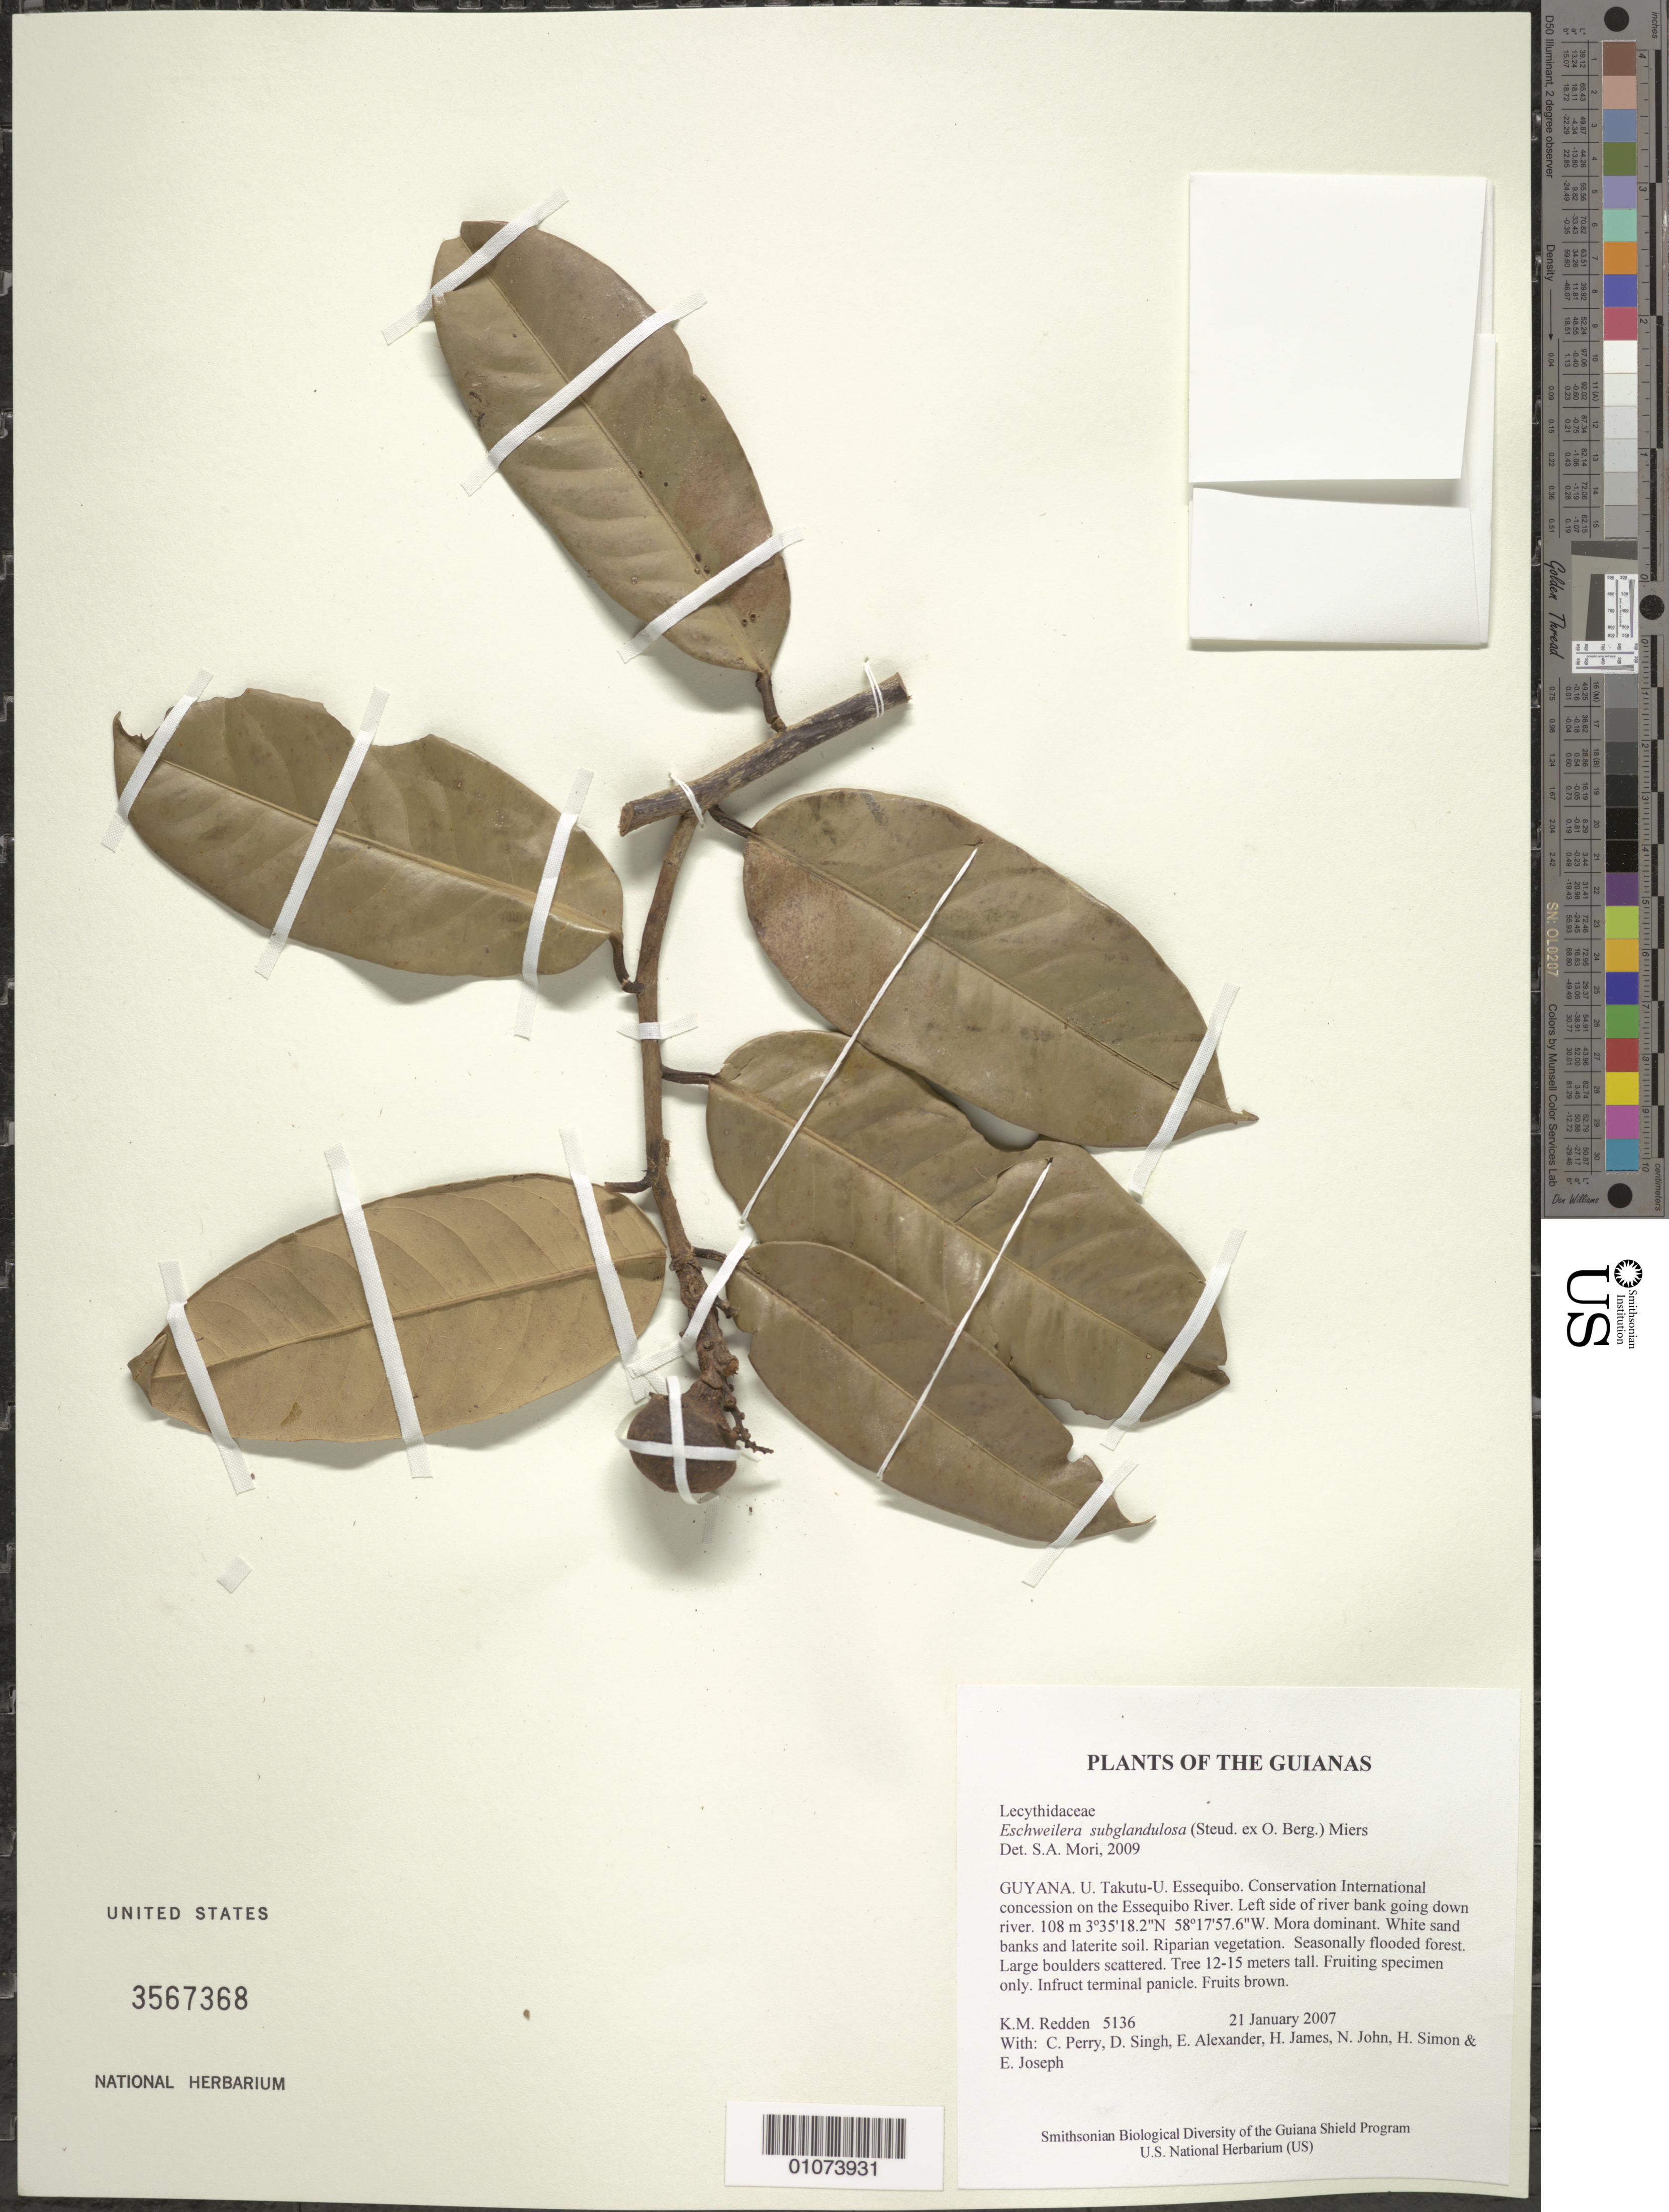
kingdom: Plantae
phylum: Tracheophyta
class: Magnoliopsida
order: Ericales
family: Lecythidaceae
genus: Eschweilera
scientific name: Eschweilera subglandulosa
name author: (Steud. ex Berg) Miers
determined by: Mori, Scott A.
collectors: K. M. Redden, C. Perry, D. Singh, E. Alexander, H. James, N. John, H. Simon & E. Joseph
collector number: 5136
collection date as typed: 21 January 2007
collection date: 2007-01-21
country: Guyana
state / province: U. Takutu-U. Essequibo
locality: Conservation International concession on the Essequibo River. Left side of river bank going down river.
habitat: Mora dominant. White sand banks and laterite soil. Riparian vegetation. Seasonally flooded forest. Large boulders scattered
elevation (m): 108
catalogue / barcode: US 3567368